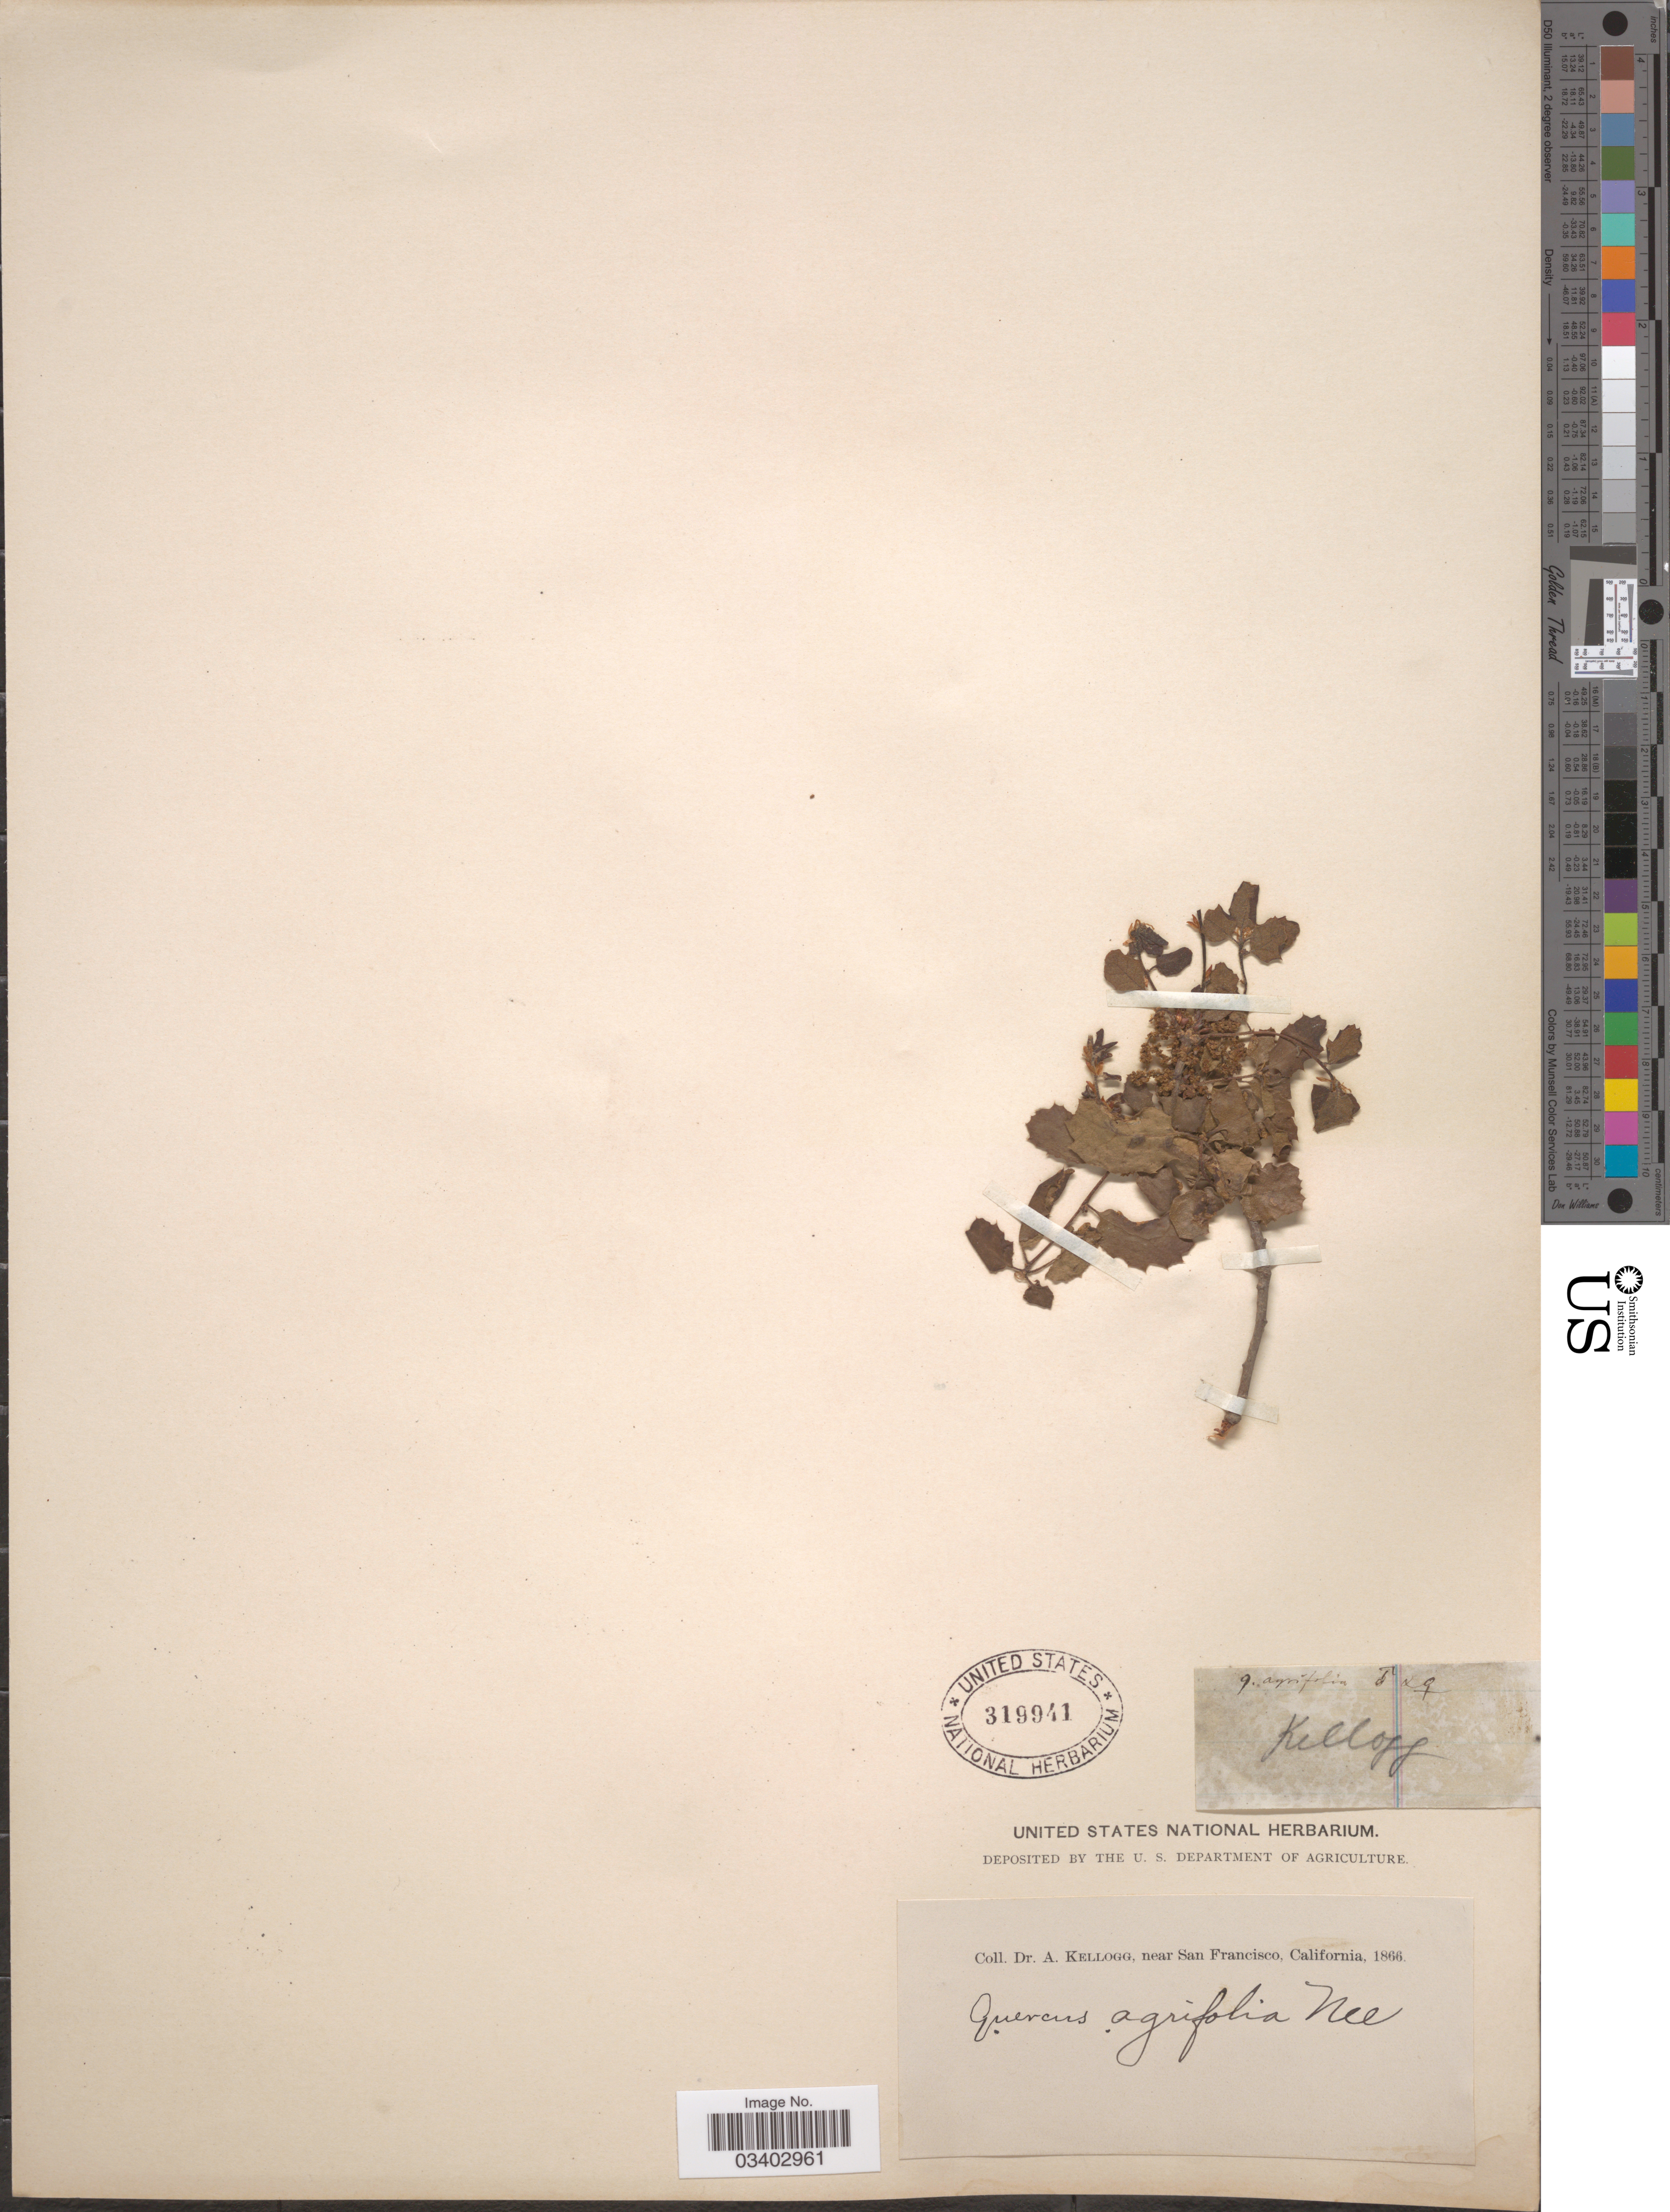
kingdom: Plantae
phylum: Tracheophyta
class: Magnoliopsida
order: Fagales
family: Fagaceae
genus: Quercus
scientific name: Quercus agrifolia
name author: Née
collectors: A. Kellogg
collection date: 1866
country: United States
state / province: California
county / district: San Francisco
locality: Near San Francisco.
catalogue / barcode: US 319941